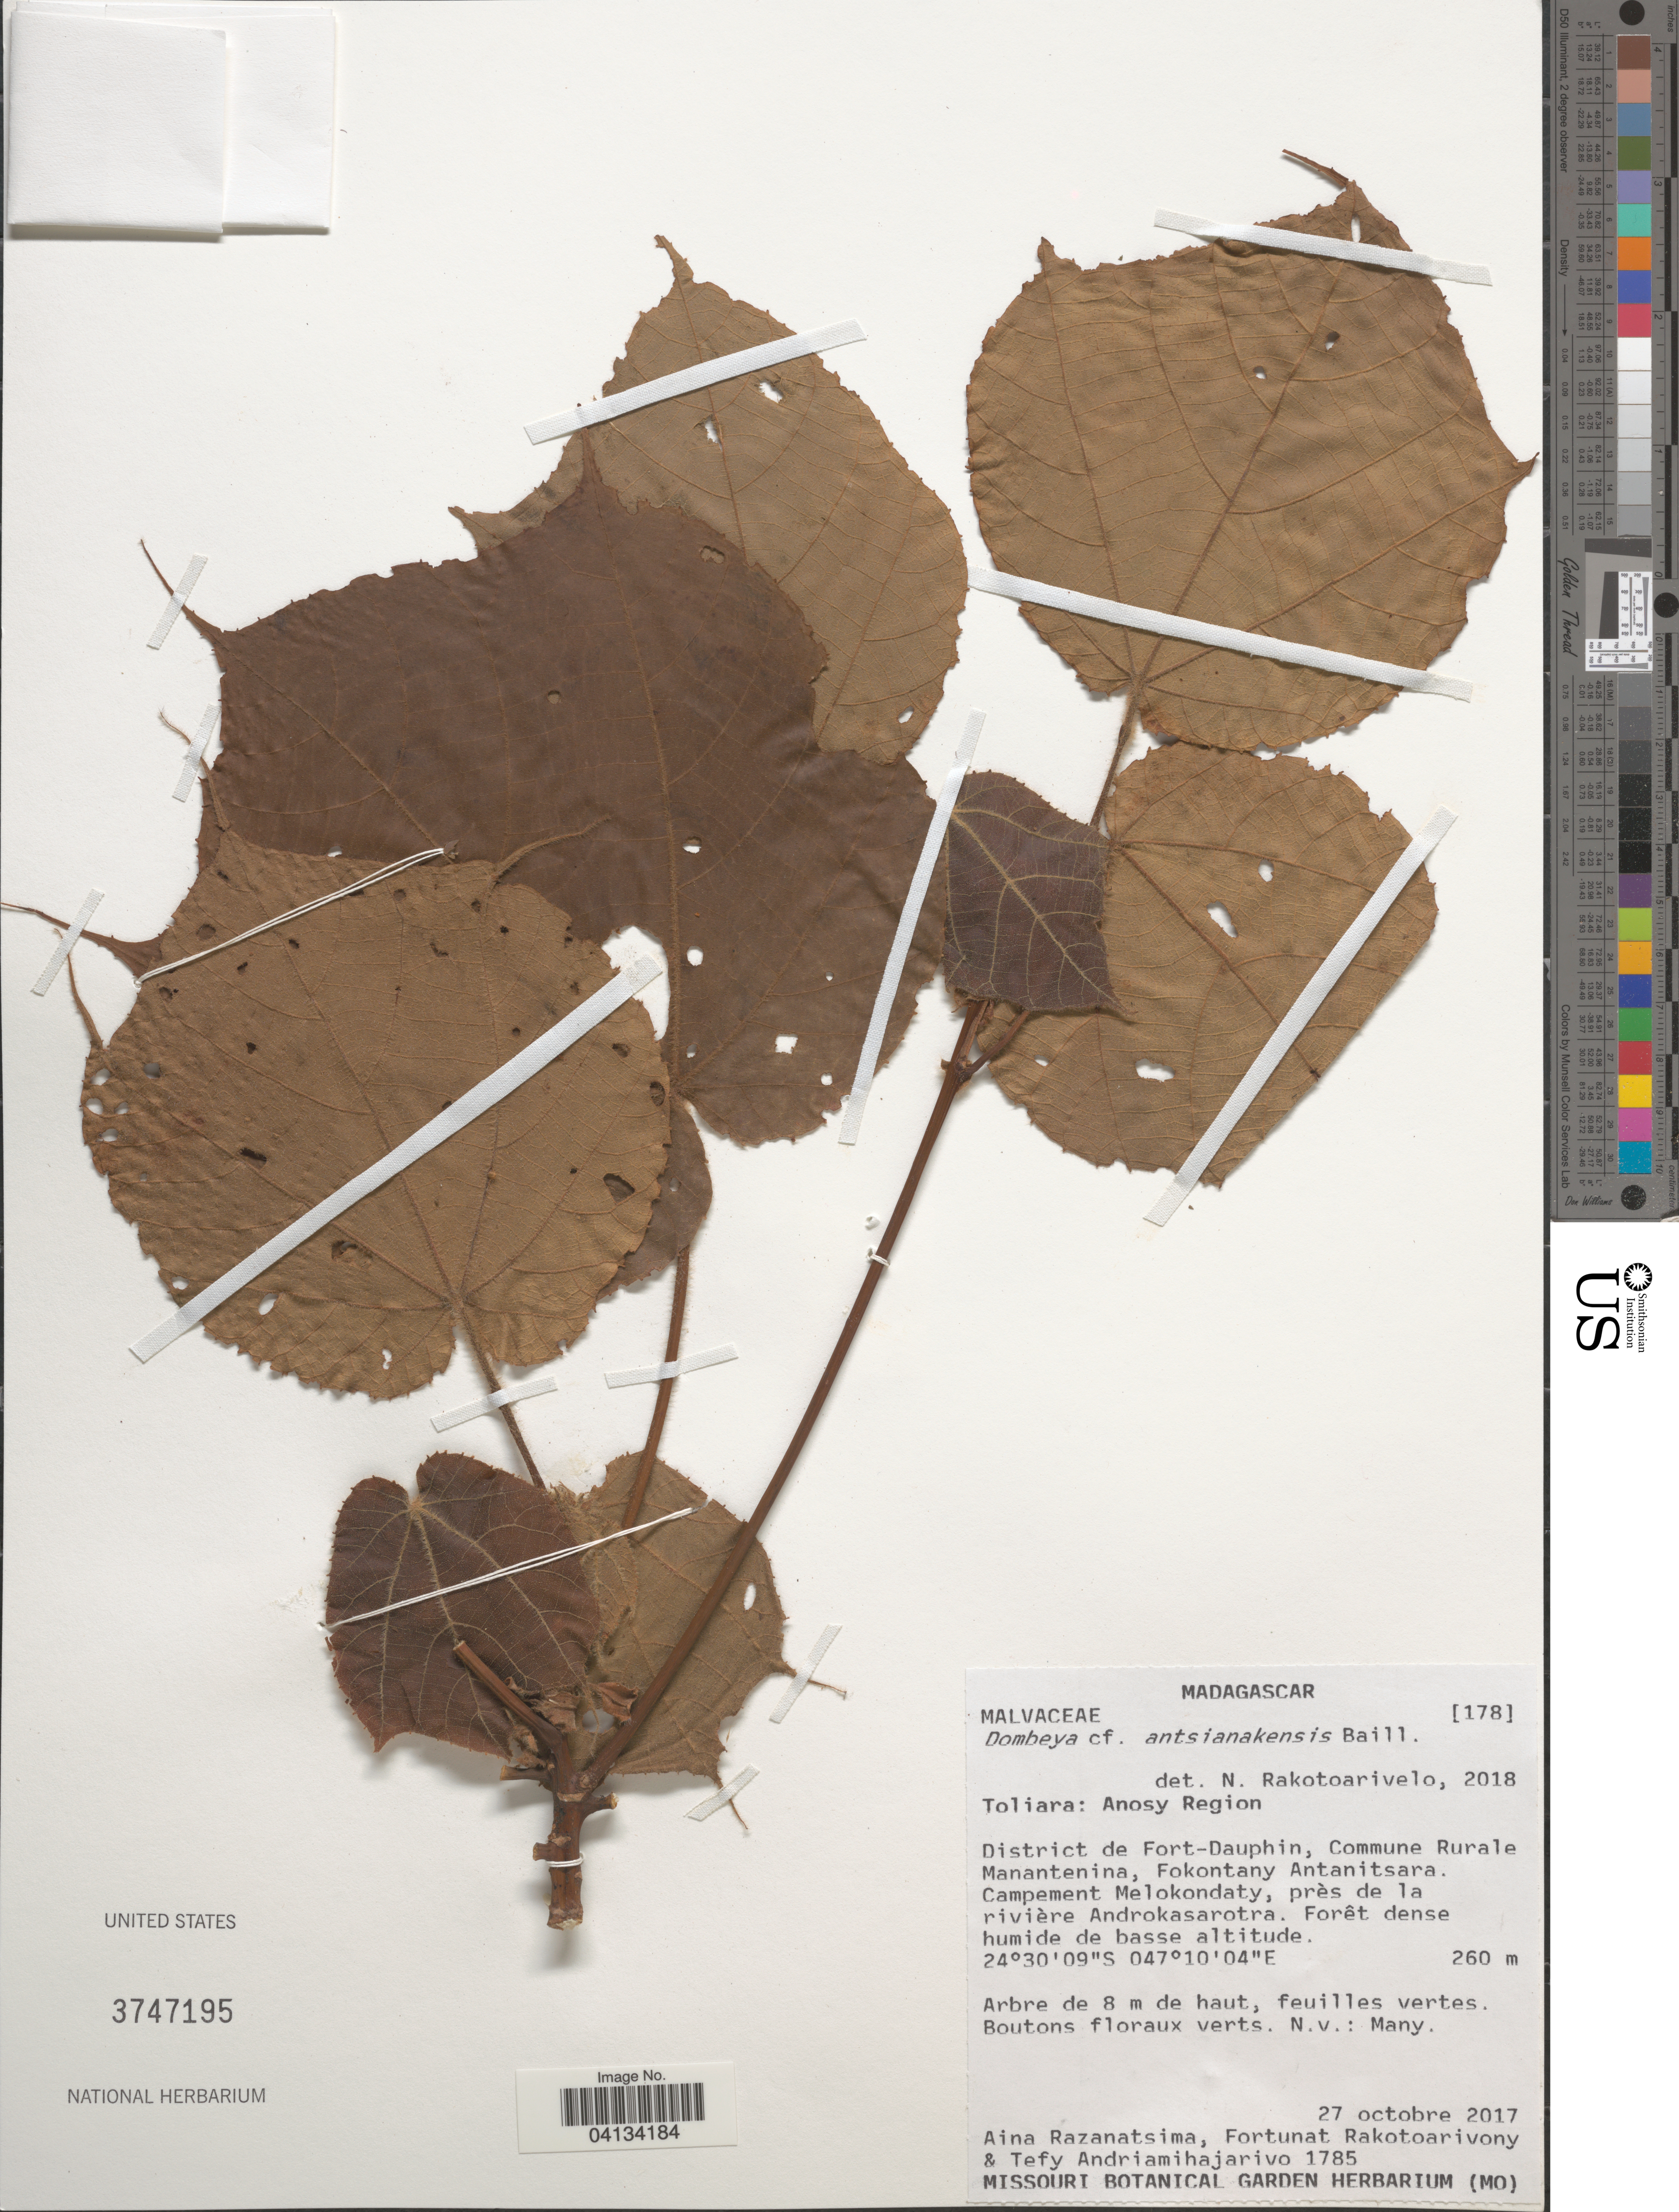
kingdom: Plantae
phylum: Tracheophyta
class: Magnoliopsida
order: Malvales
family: Malvaceae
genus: Dombeya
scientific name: Dombeya antsianakensis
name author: Baill.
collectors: A. Razanatsima, F. Rakotoarivony & T. H. Andriamihajarivo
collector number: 1785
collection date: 2017-10-27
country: Madagascar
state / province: Anosy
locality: Anosy Region. District de Fort-Dauphin, Commune Rurale Manantenina, Fokontany Antanitsara. Campement Melokondaty, près de la rivière Androkasarotra.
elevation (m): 260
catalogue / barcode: US 3747195